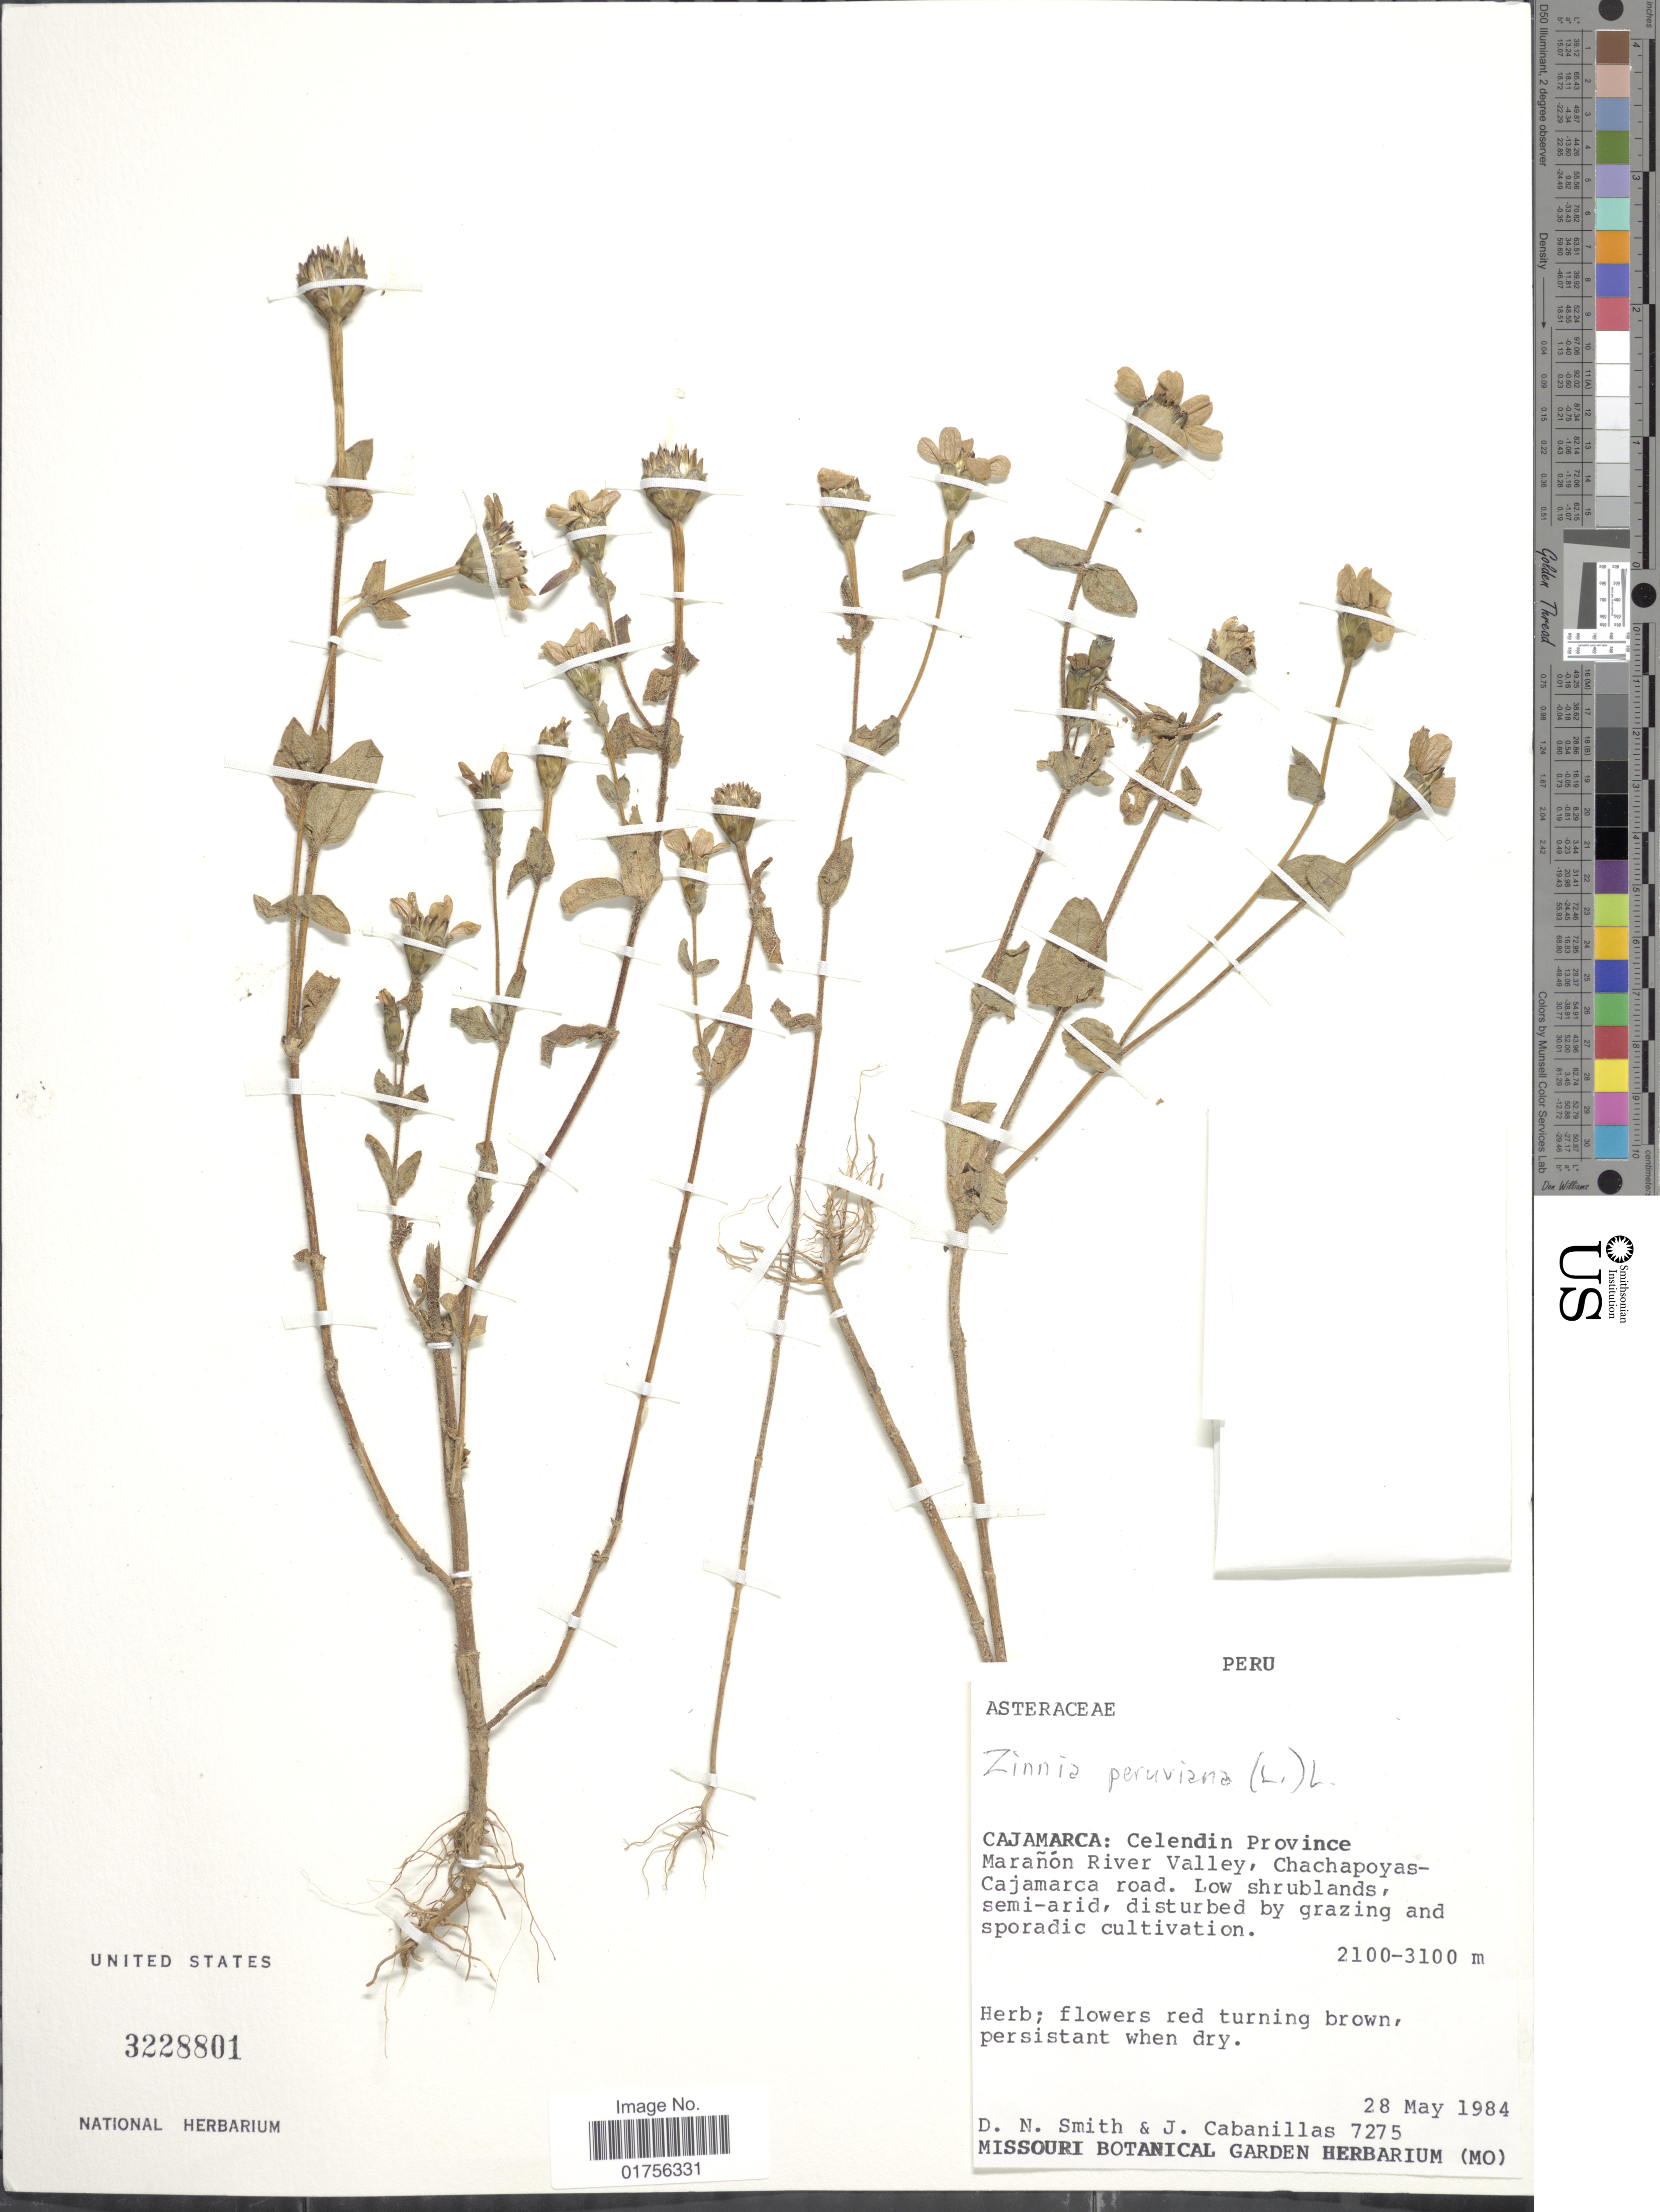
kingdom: Plantae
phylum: Tracheophyta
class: Magnoliopsida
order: Asterales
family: Asteraceae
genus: Zinnia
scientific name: Zinnia peruviana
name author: (L.) L.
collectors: D. Smith & J. Cabanillas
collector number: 7275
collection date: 1984-05-28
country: Peru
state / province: Cajamarca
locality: Cajamarca: Celendin Province, Maranon River valley, Chachapoyas-Cajamarca road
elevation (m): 2100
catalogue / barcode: US 3228801